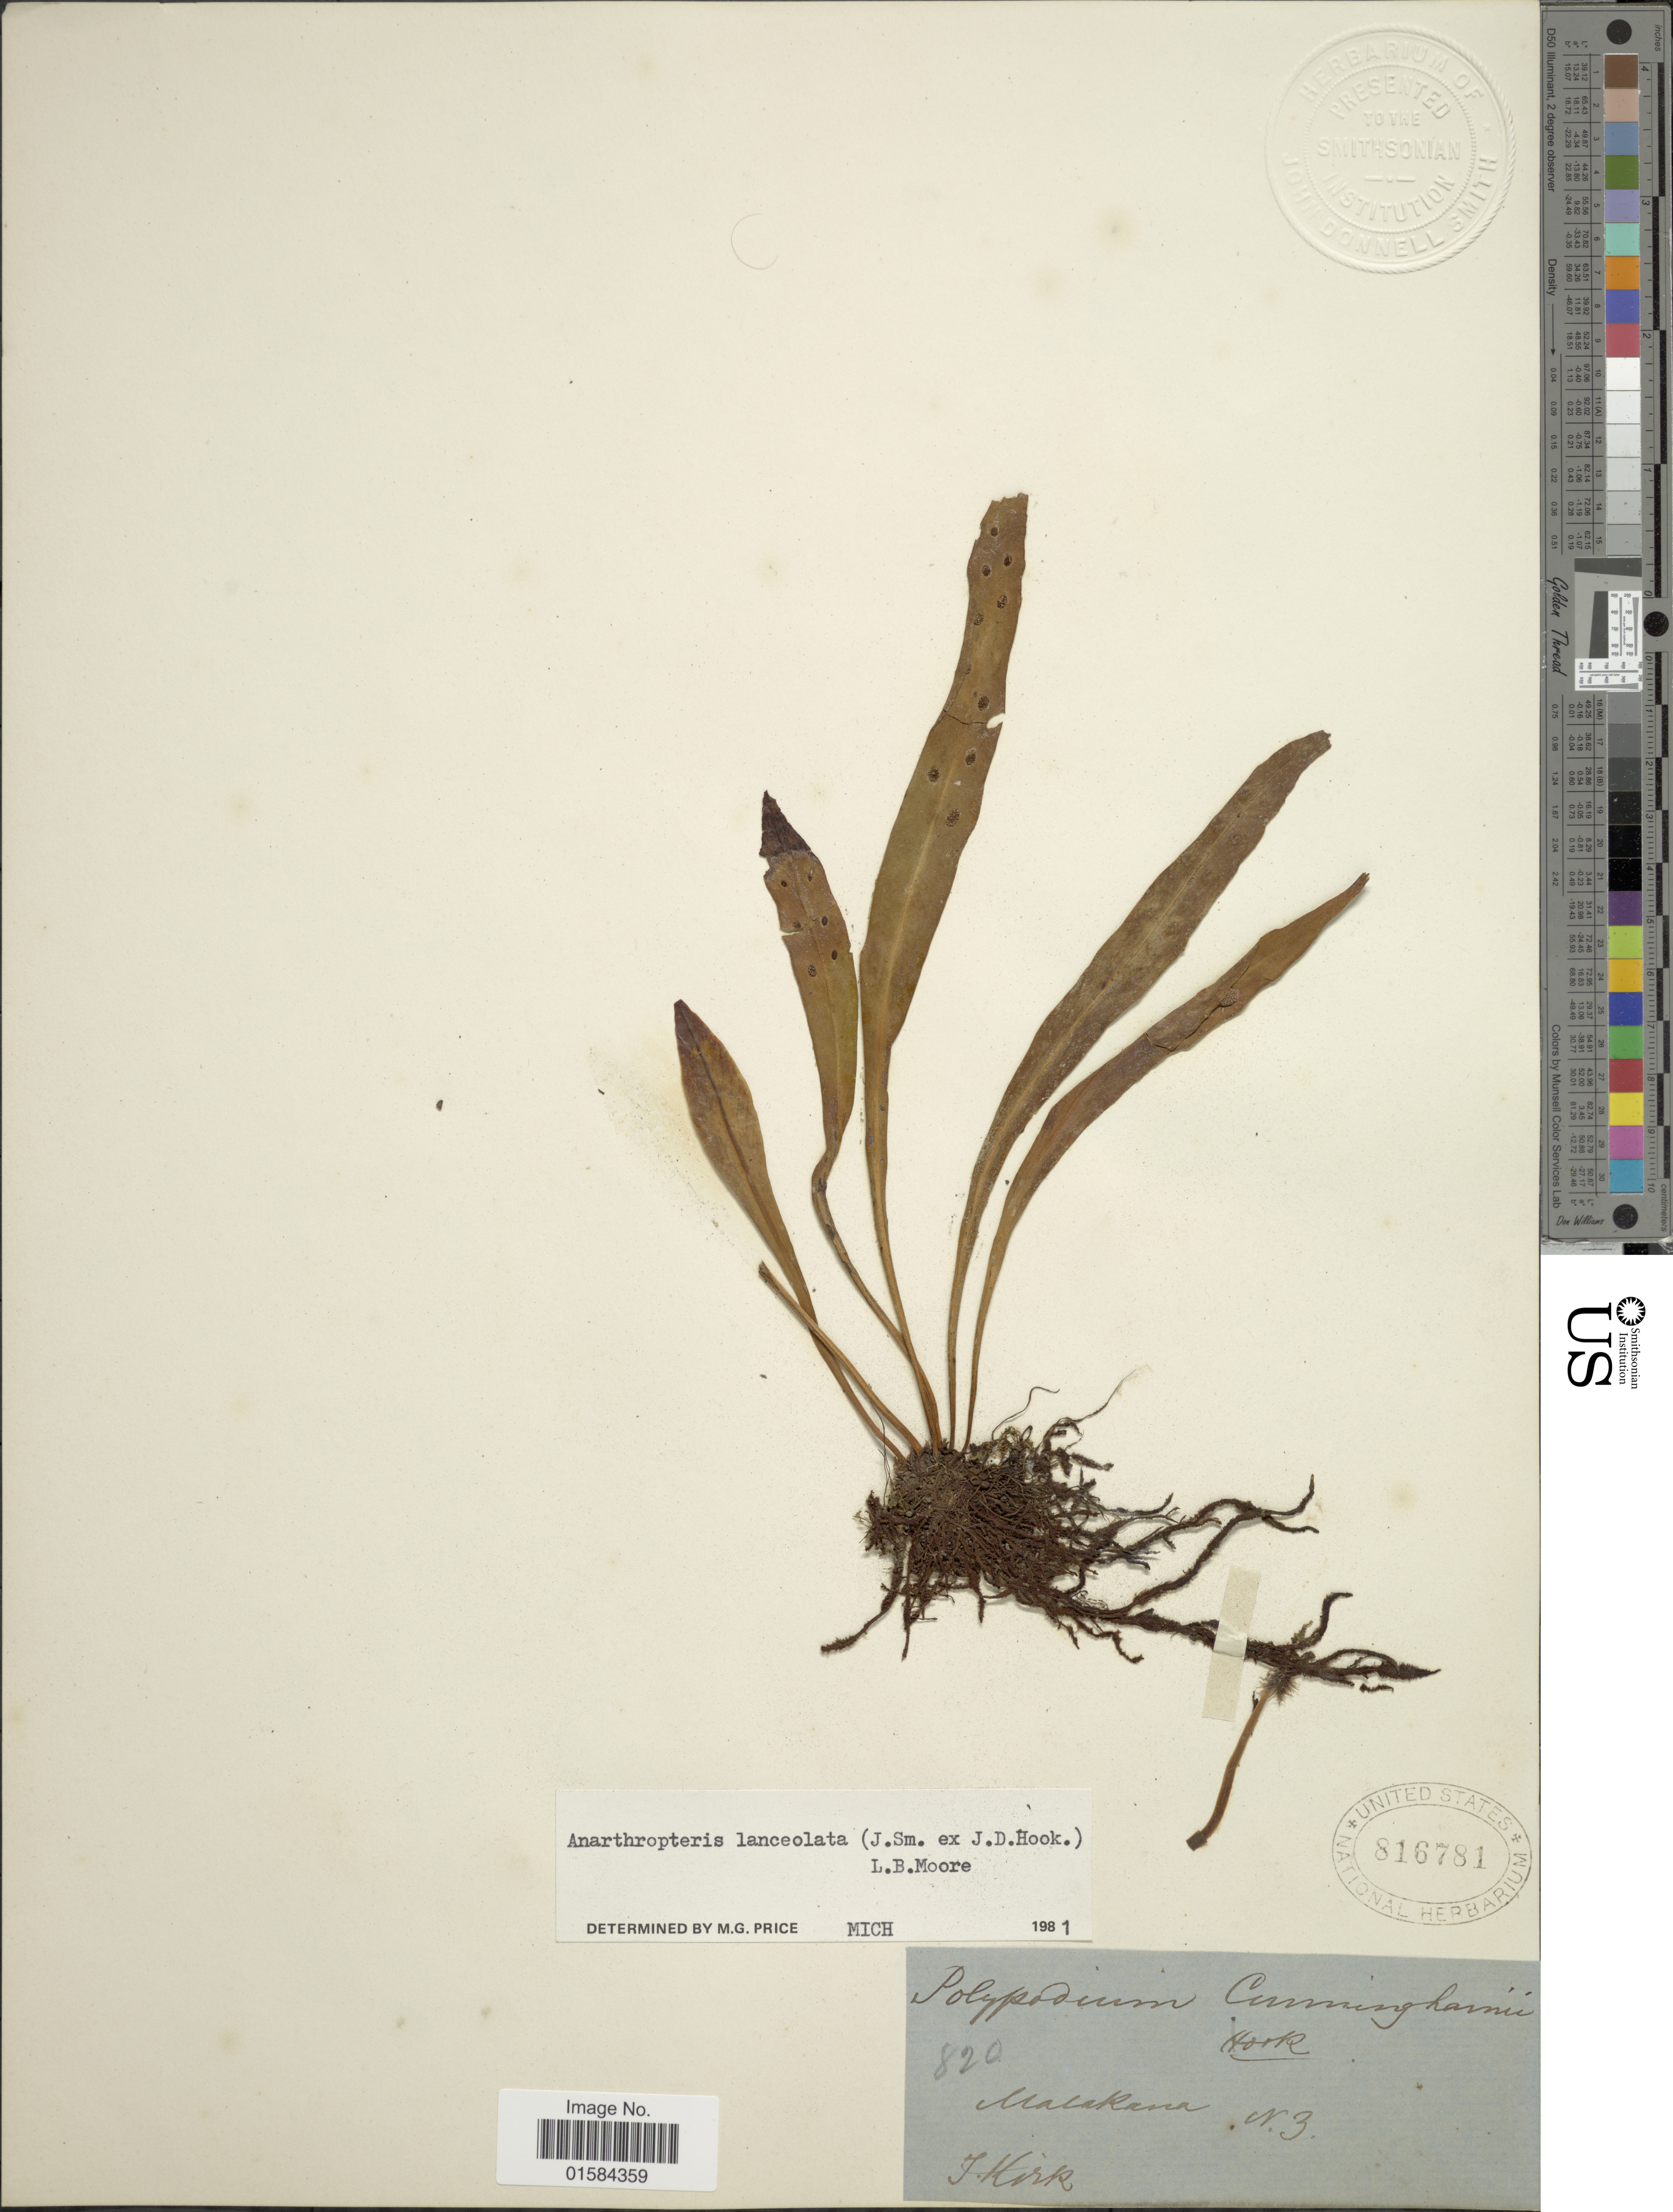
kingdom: Plantae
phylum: Tracheophyta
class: Polypodiopsida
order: Polypodiales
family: Polypodiaceae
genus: Loxogramme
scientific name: Loxogramme lanceolata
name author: (Sw.) C. Presl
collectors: T. Kirk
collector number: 820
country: New Zealand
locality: Matakana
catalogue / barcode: US 816781